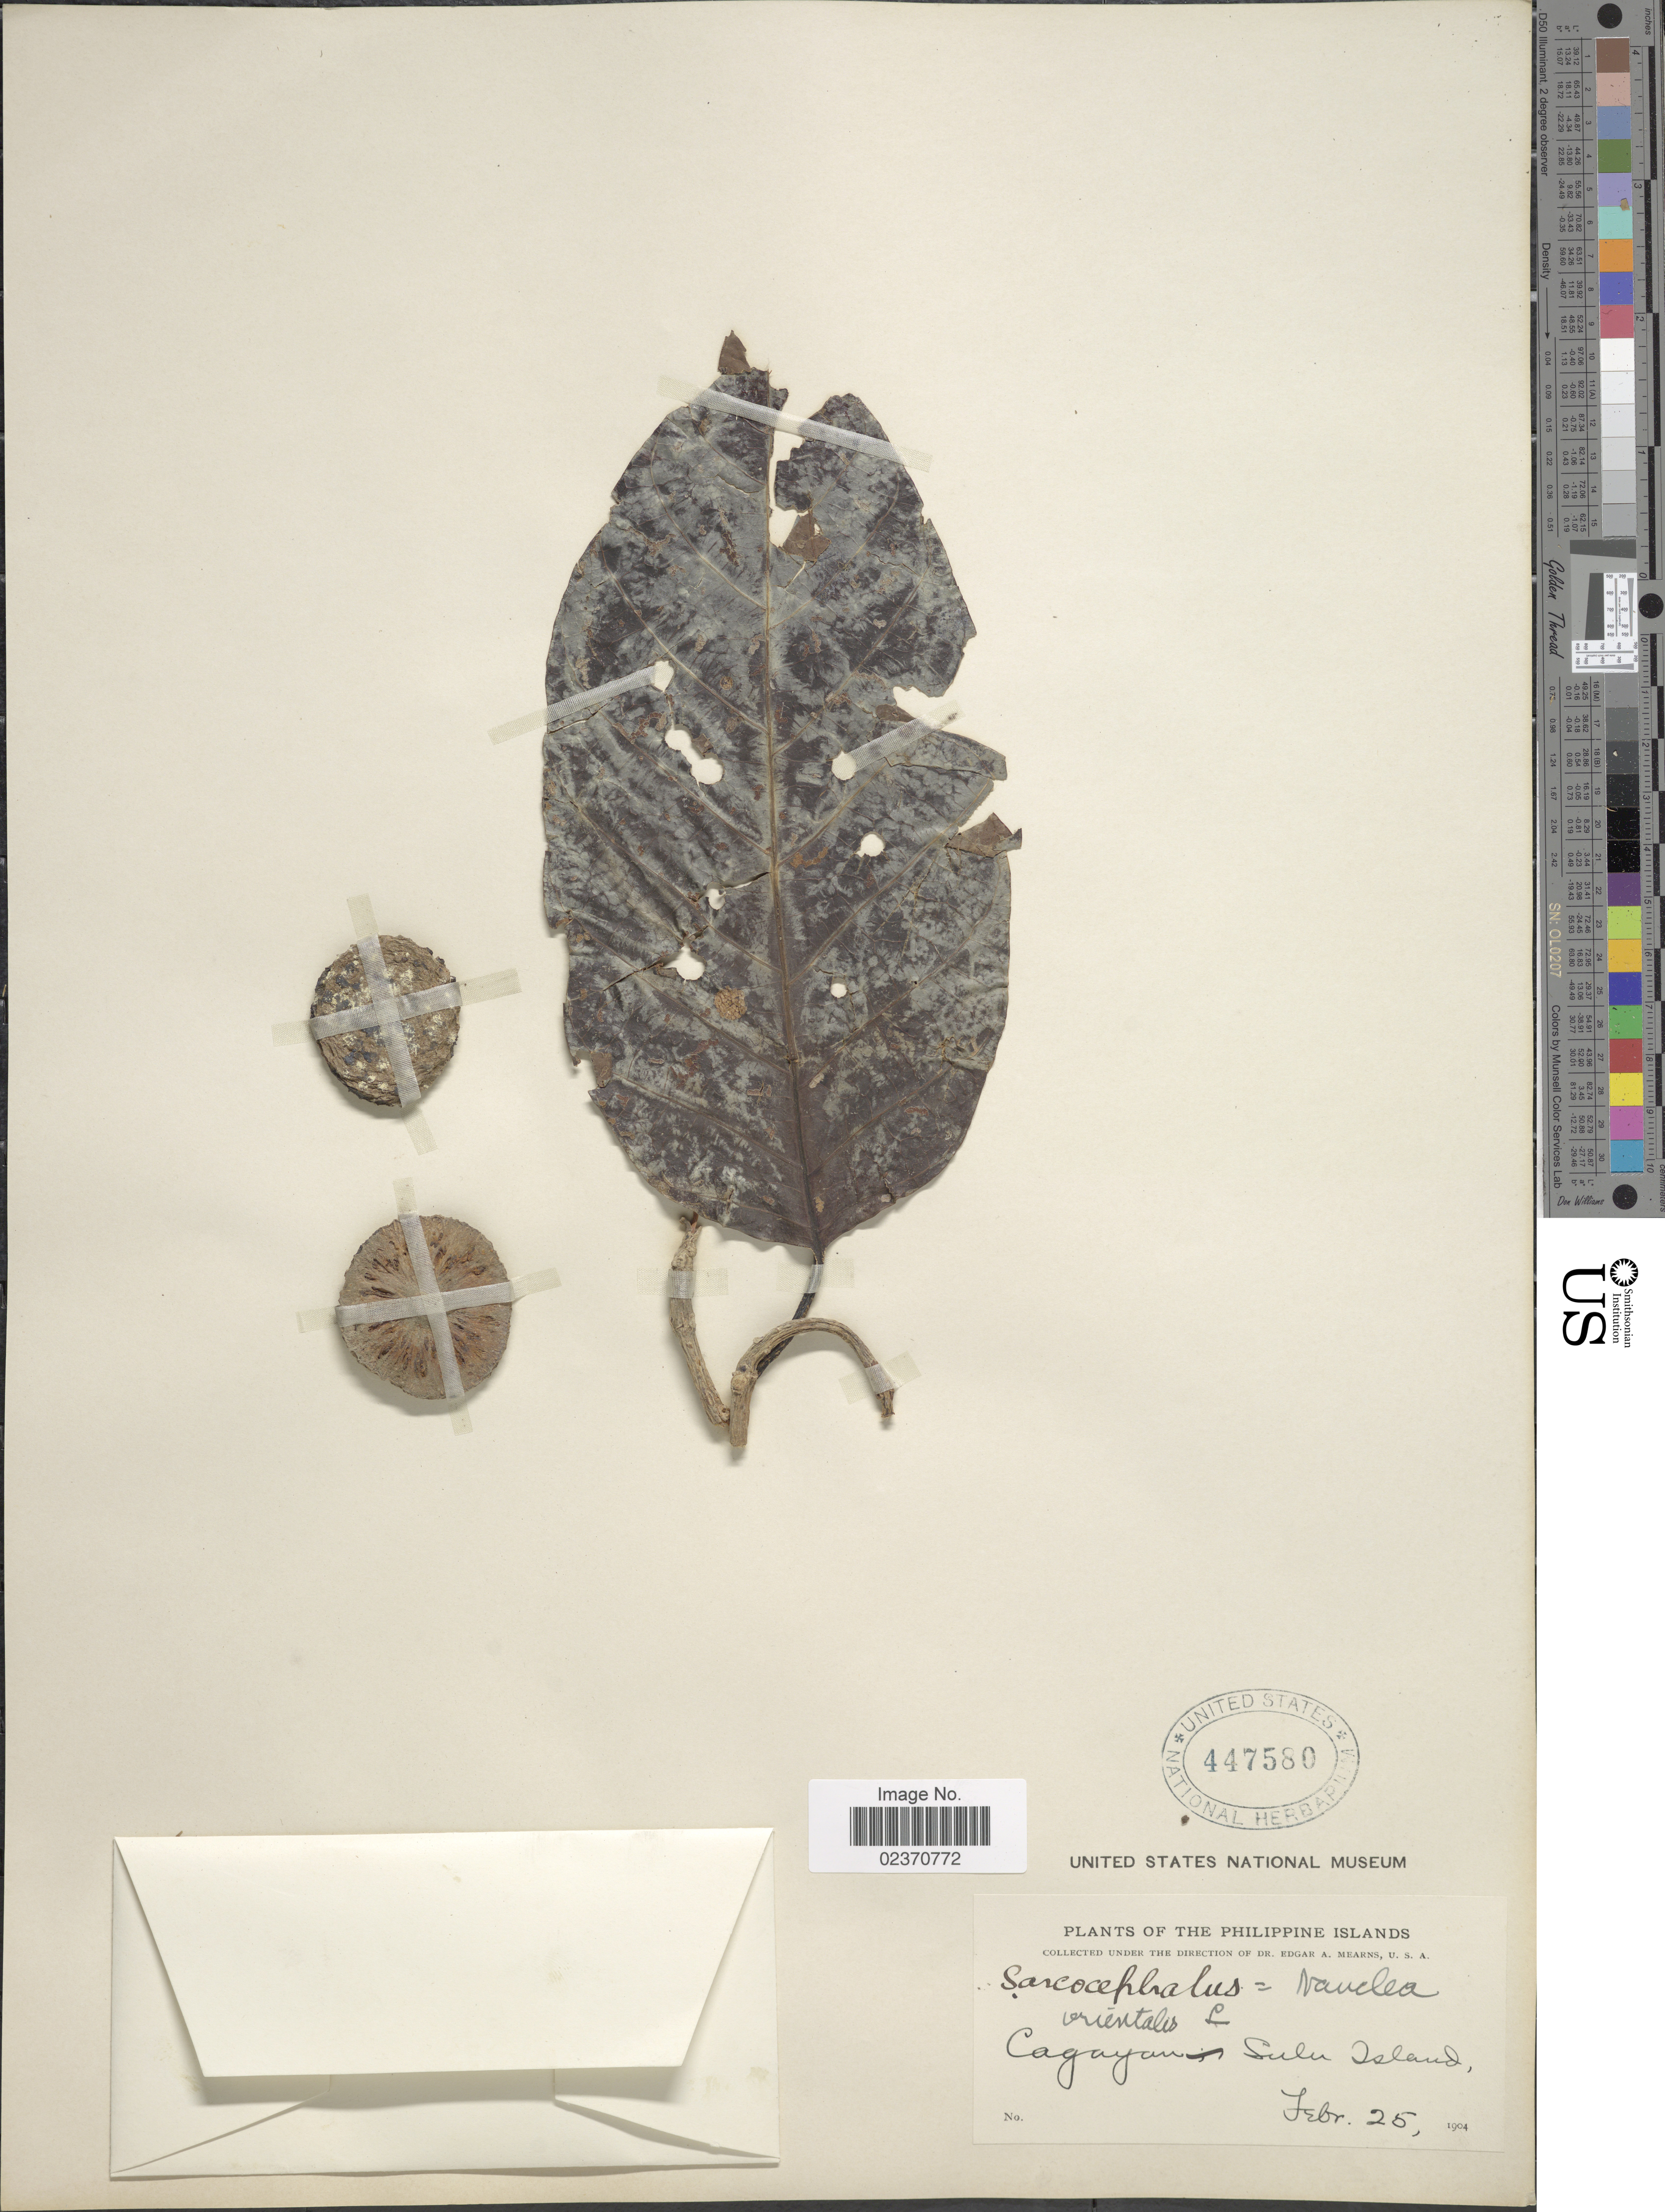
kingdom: Plantae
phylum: Tracheophyta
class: Magnoliopsida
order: Gentianales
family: Rubiaceae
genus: Nauclea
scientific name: Nauclea orientalis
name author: (L.) L.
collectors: E. A. Mearns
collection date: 1904-02-25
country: Philippines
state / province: Muslim Mindanao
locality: The Philippine Islands, Cagayan-Sulu Island.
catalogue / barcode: US 447580